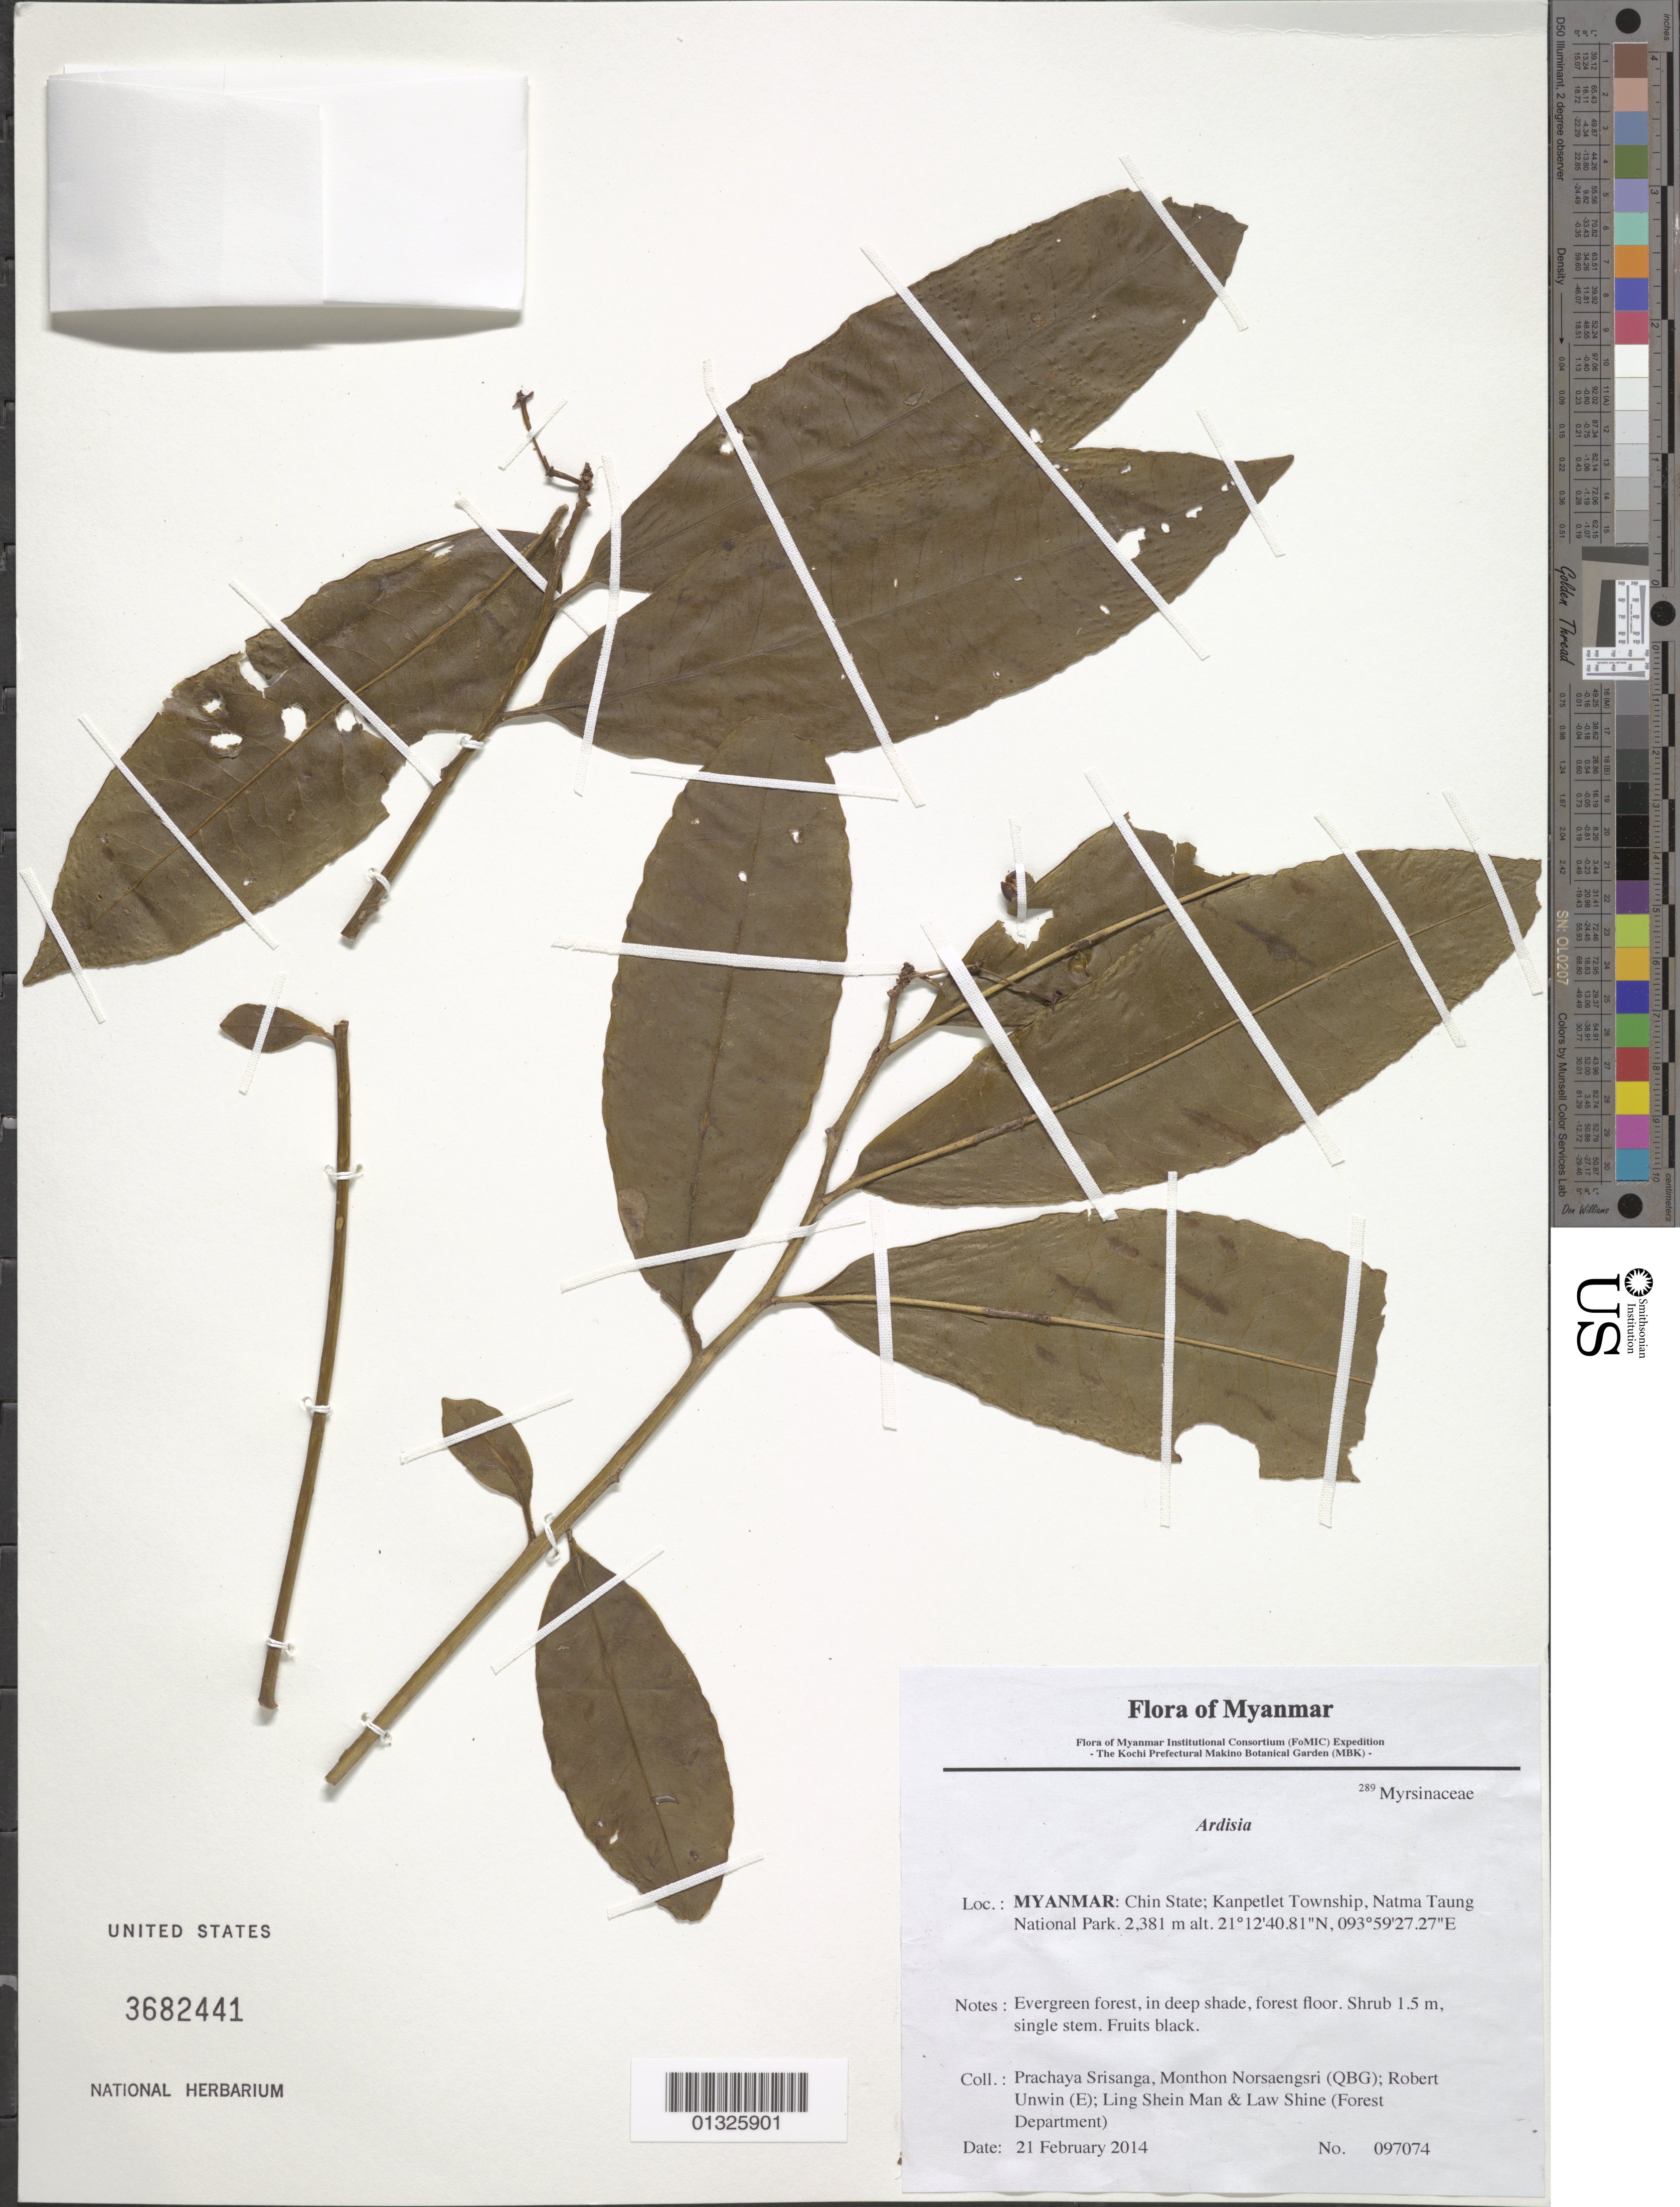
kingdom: Plantae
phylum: Tracheophyta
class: Magnoliopsida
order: Ericales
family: Primulaceae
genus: Ardisia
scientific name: Ardisia sp.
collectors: P. Srisanga, M. Norsaengsri, R. Unwin, Ling Shein Man & L. Shine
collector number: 97074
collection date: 2014-02-21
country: Myanmar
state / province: Chin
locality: Kanpetlet Township, Natma Taung National Park.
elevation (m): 2381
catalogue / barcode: US 3682441